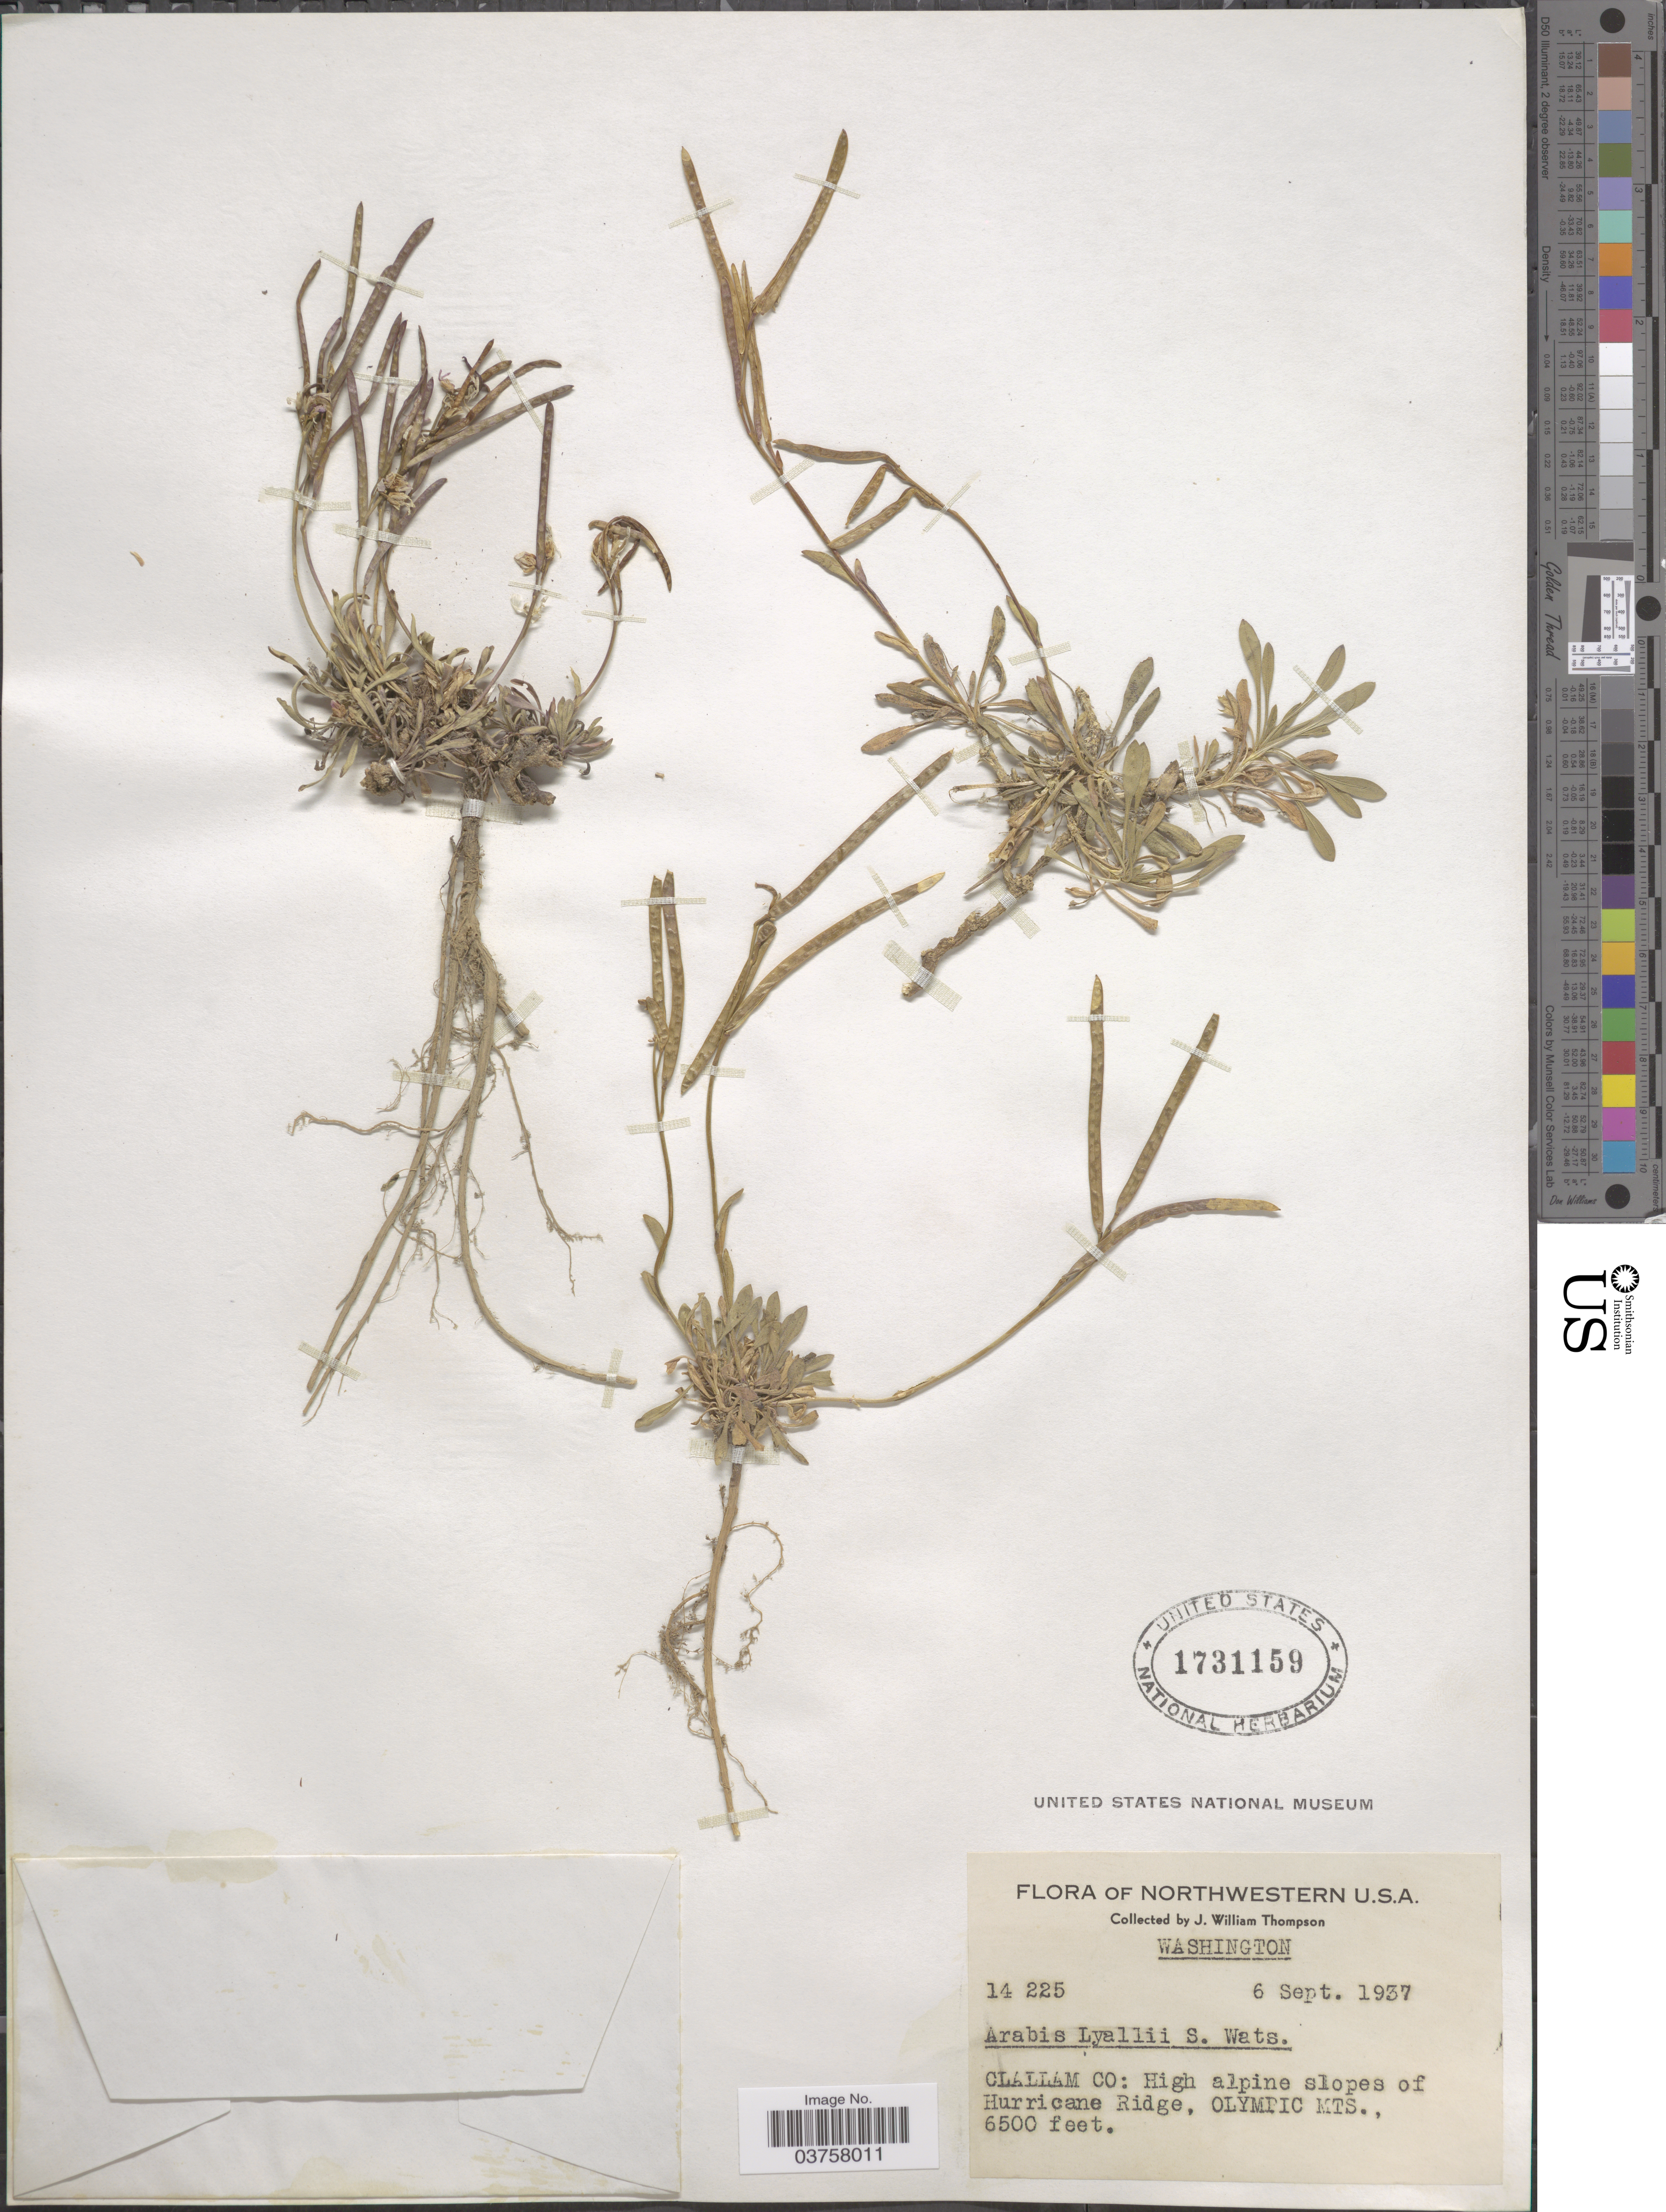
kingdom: Plantae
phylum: Tracheophyta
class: Magnoliopsida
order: Brassicales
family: Brassicaceae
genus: Arabis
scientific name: Arabis lyallii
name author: S. Watson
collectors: J. W. Thompson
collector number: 14225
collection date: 1937-09-06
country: United States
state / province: Washington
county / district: Clallam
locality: Northwestern U.S.A. Clallam Co: High alpine slopes of Hurricane Ridge, Olympic Mts.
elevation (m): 1981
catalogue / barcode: US 1731159